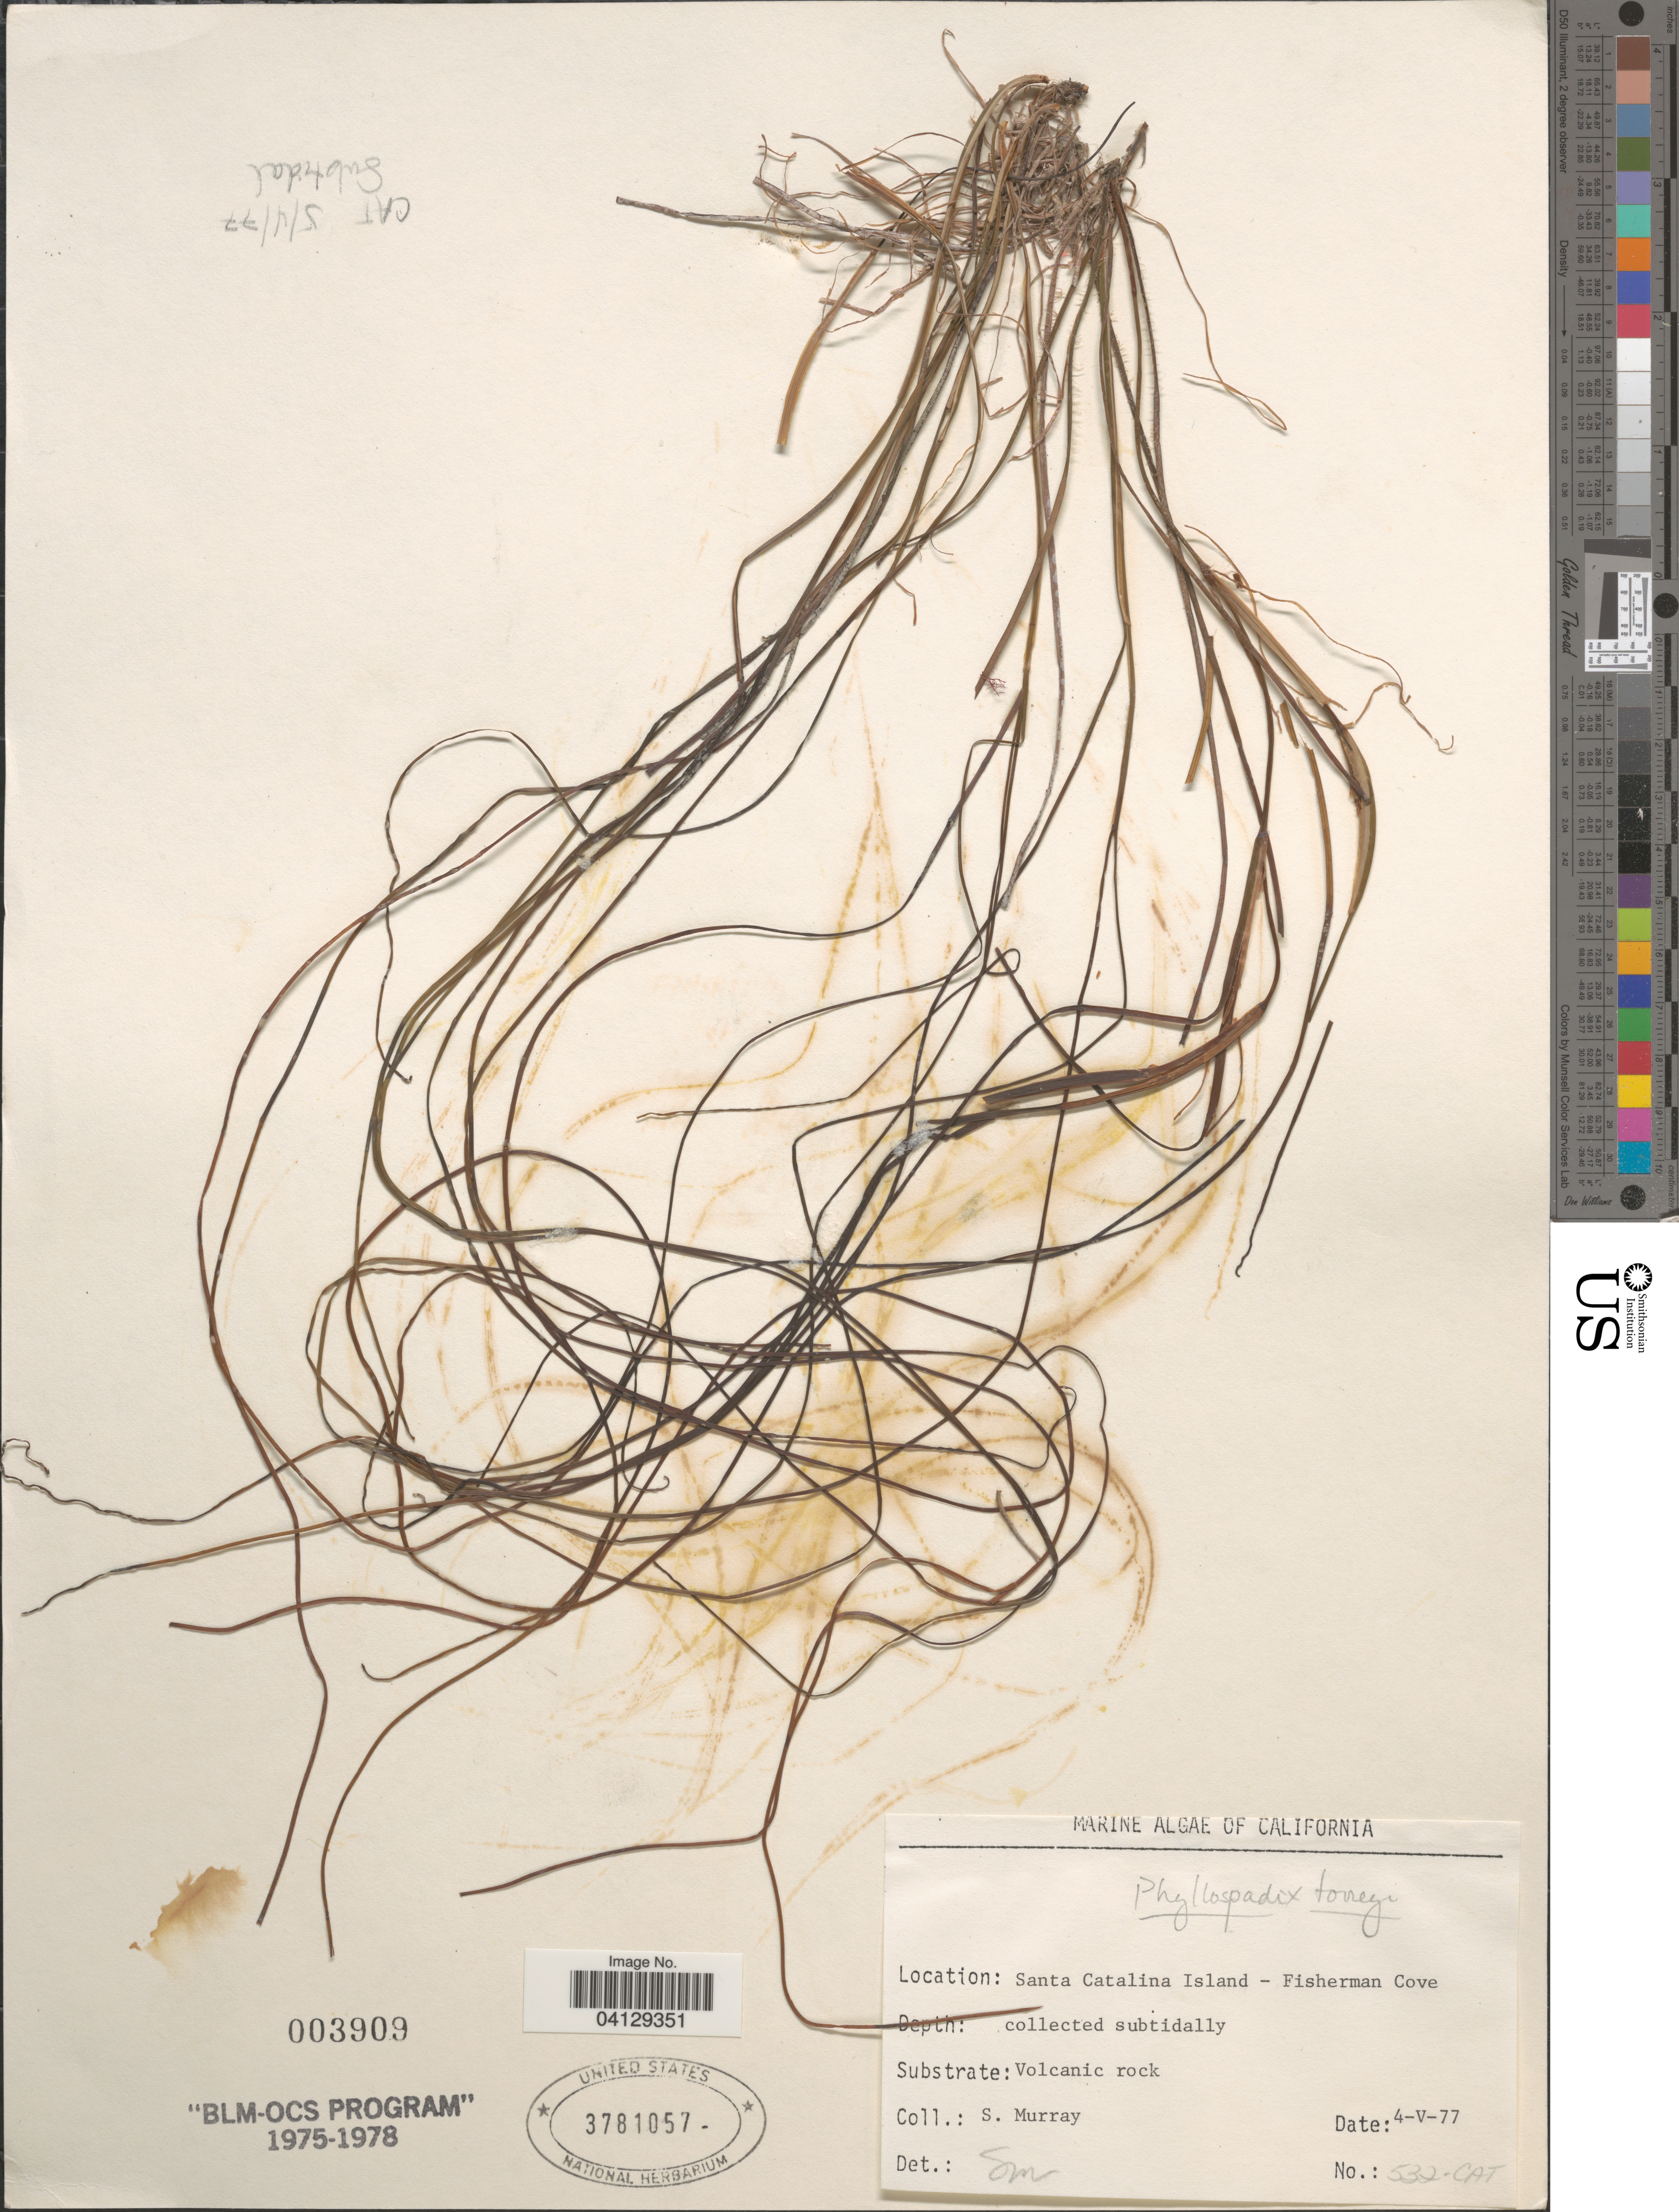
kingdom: Plantae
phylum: Tracheophyta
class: Liliopsida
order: Alismatales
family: Zosteraceae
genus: Phyllospadix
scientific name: Phyllospadix torreyi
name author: S. Watson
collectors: S. Murray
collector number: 532-CAT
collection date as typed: Transcribed d/m/y: 4/5/77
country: United States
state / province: California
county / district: Los Angeles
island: Santa Catalina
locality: Santa Catalina Island - Fisherman Cove.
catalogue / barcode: US 3781057